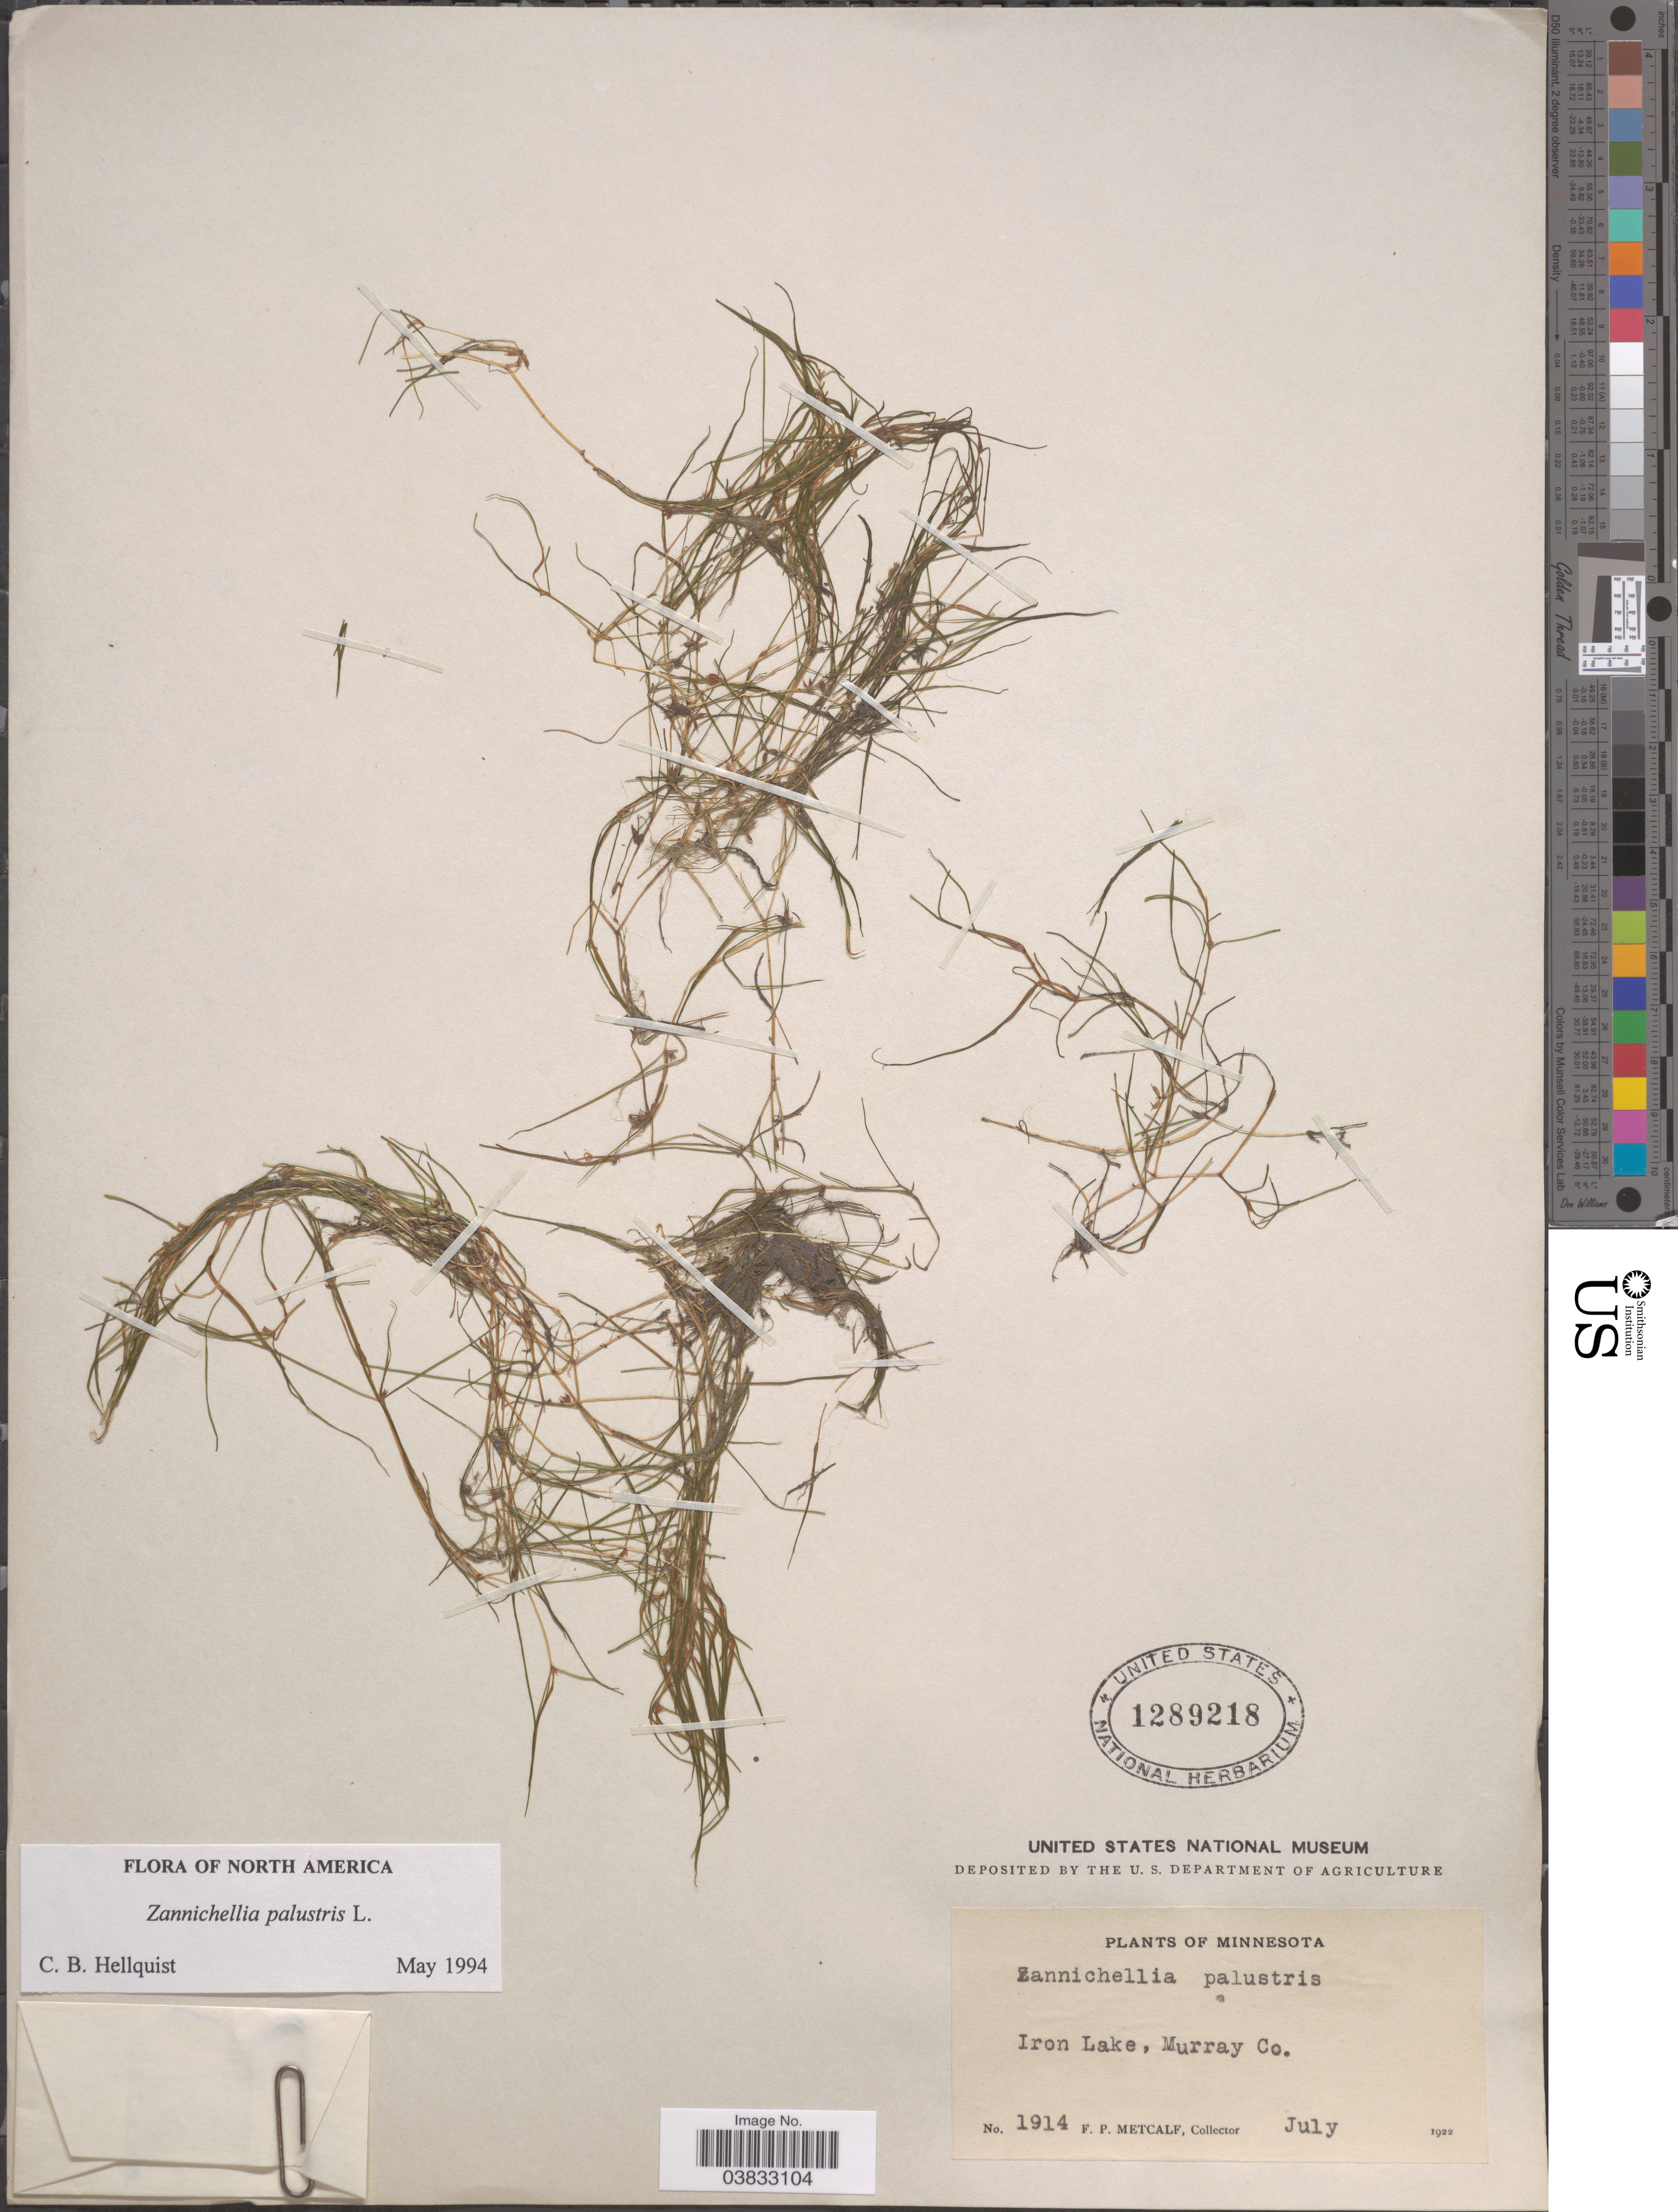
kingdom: Plantae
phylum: Tracheophyta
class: Liliopsida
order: Alismatales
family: Potamogetonaceae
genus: Zannichellia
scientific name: Zannichellia palustris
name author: L.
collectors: F. Metcalf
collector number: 1914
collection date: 1922-07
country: United States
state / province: Minnesota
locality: Iron Lake, Murray Co.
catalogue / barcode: US 1289218